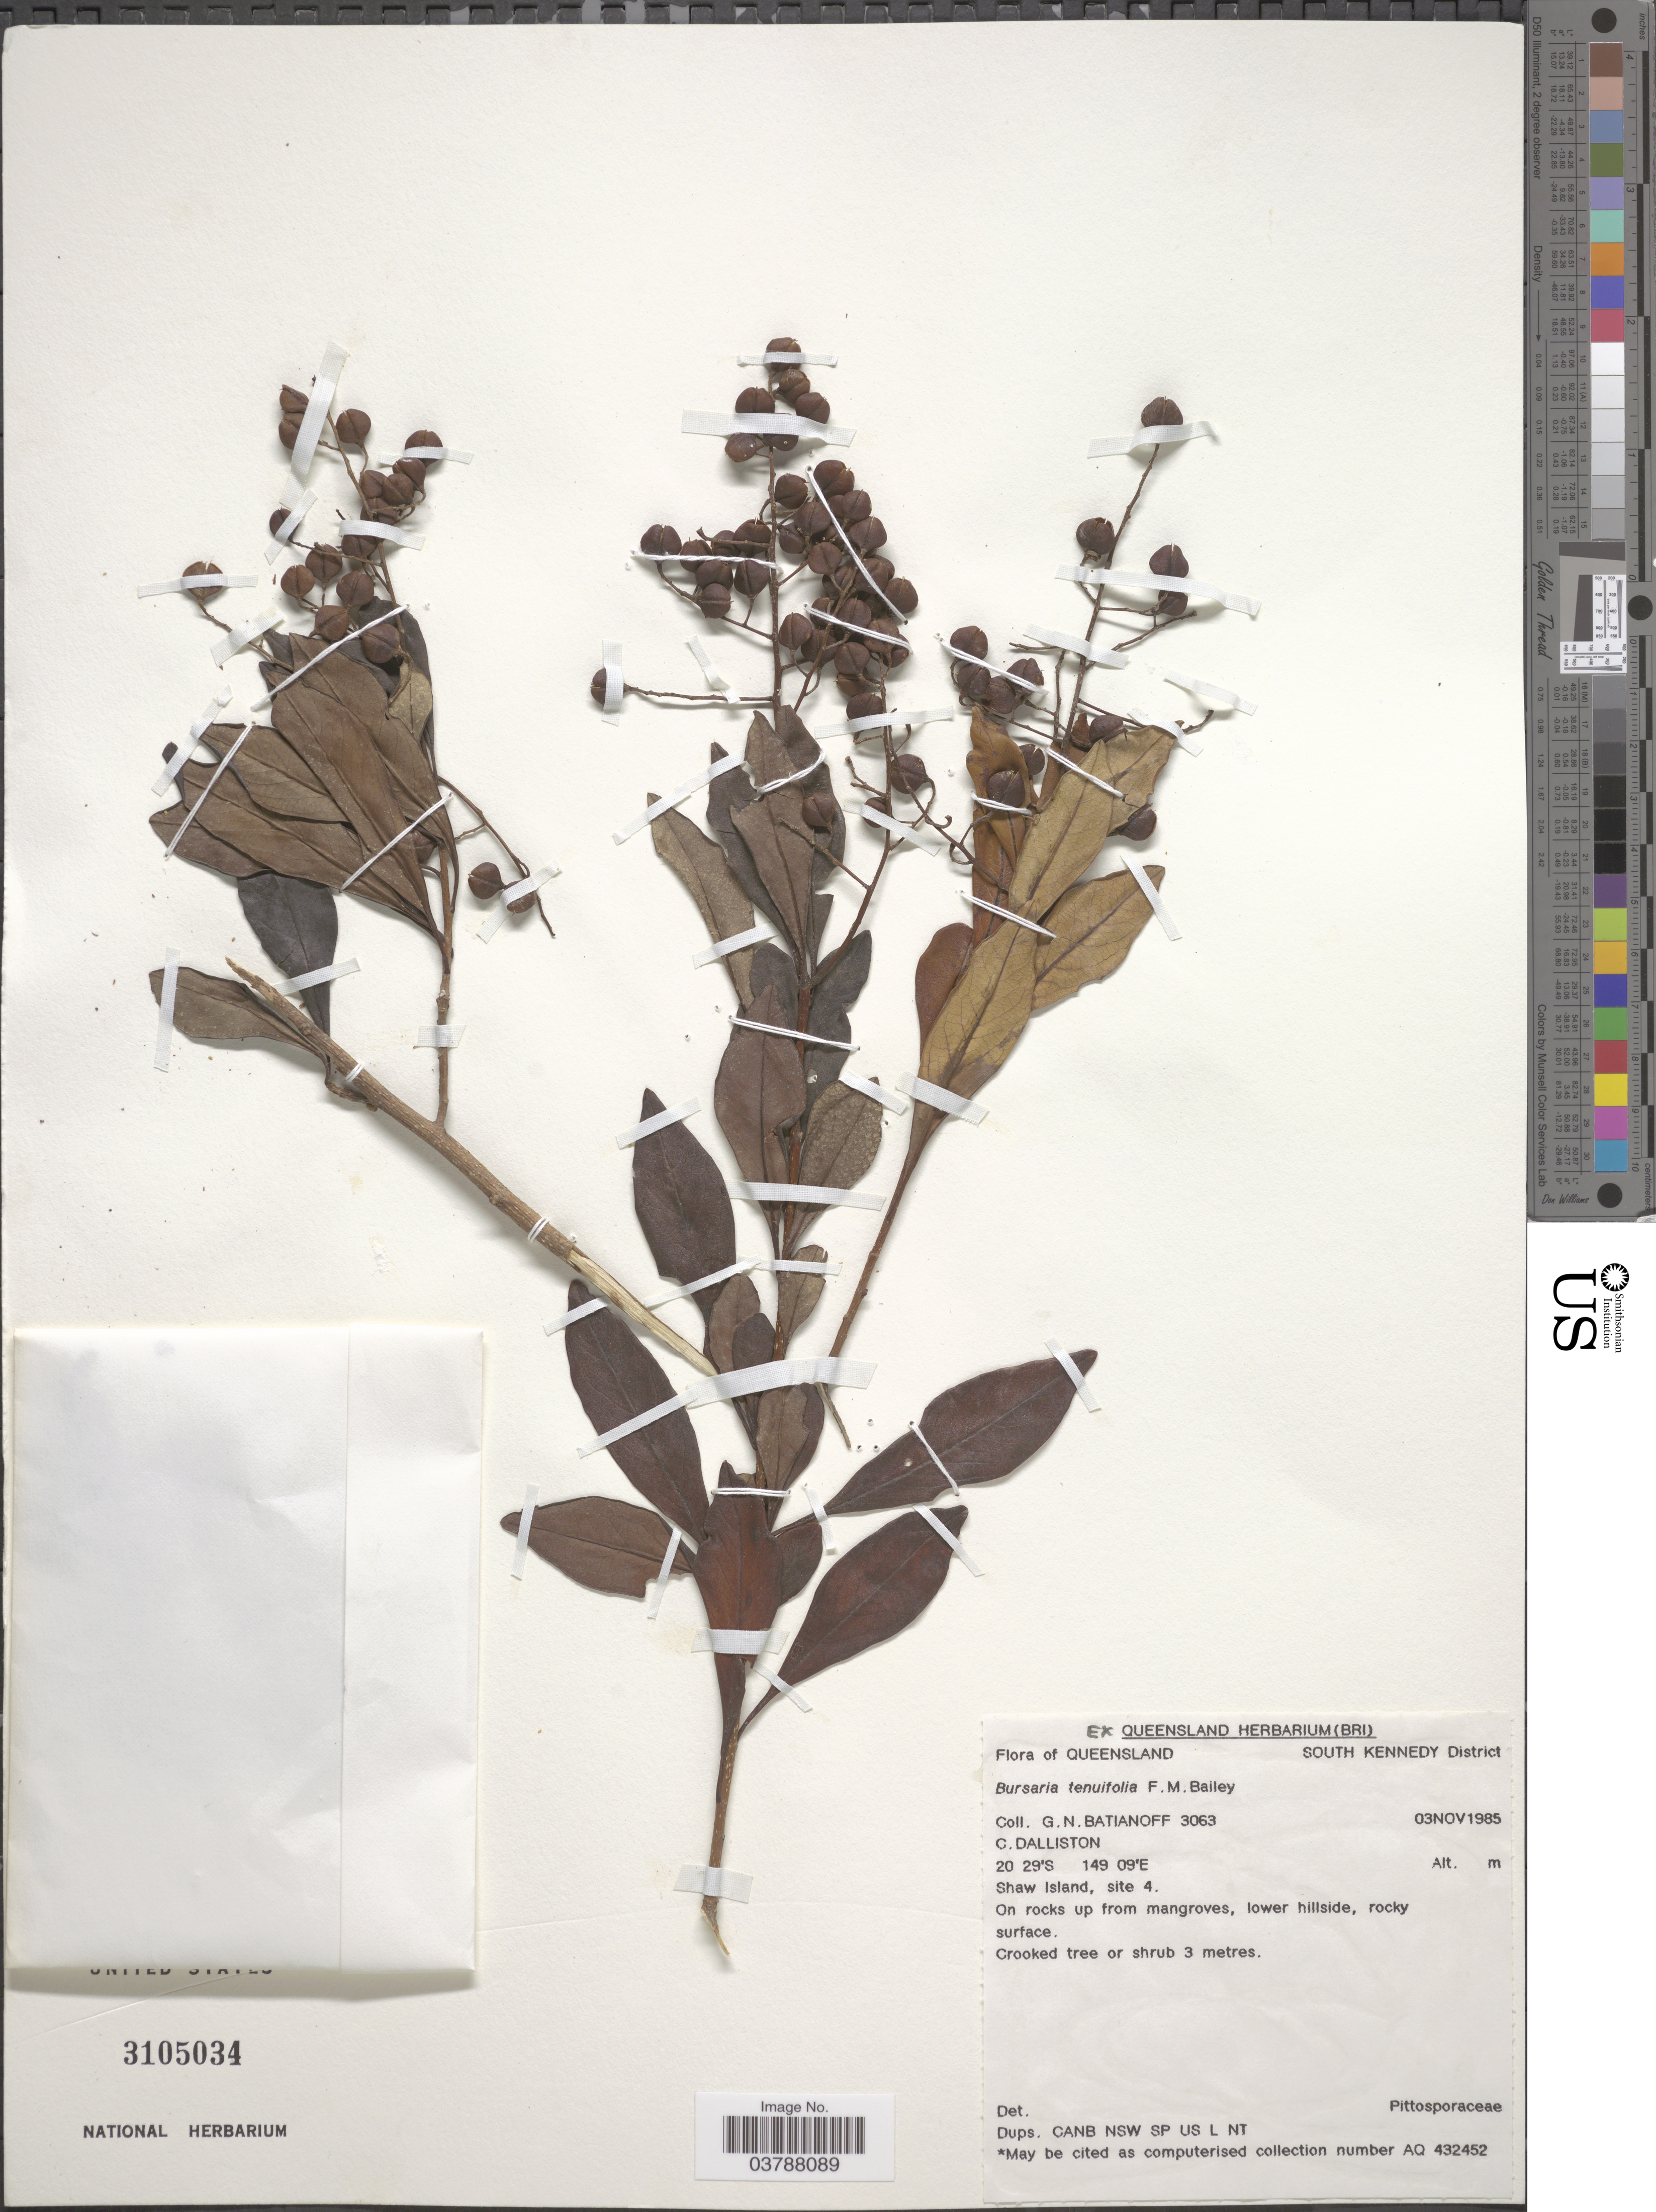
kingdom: Plantae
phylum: Tracheophyta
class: Magnoliopsida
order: Apiales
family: Pittosporaceae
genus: Bursaria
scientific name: Bursaria tenuifolia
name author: F.M. Bailey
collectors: G. Batianoff & C. Dalliston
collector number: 3063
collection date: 1985-11-03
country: Australia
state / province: Queensland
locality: South Kennedy District. Shaw Island, site 4.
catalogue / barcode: US 3105034